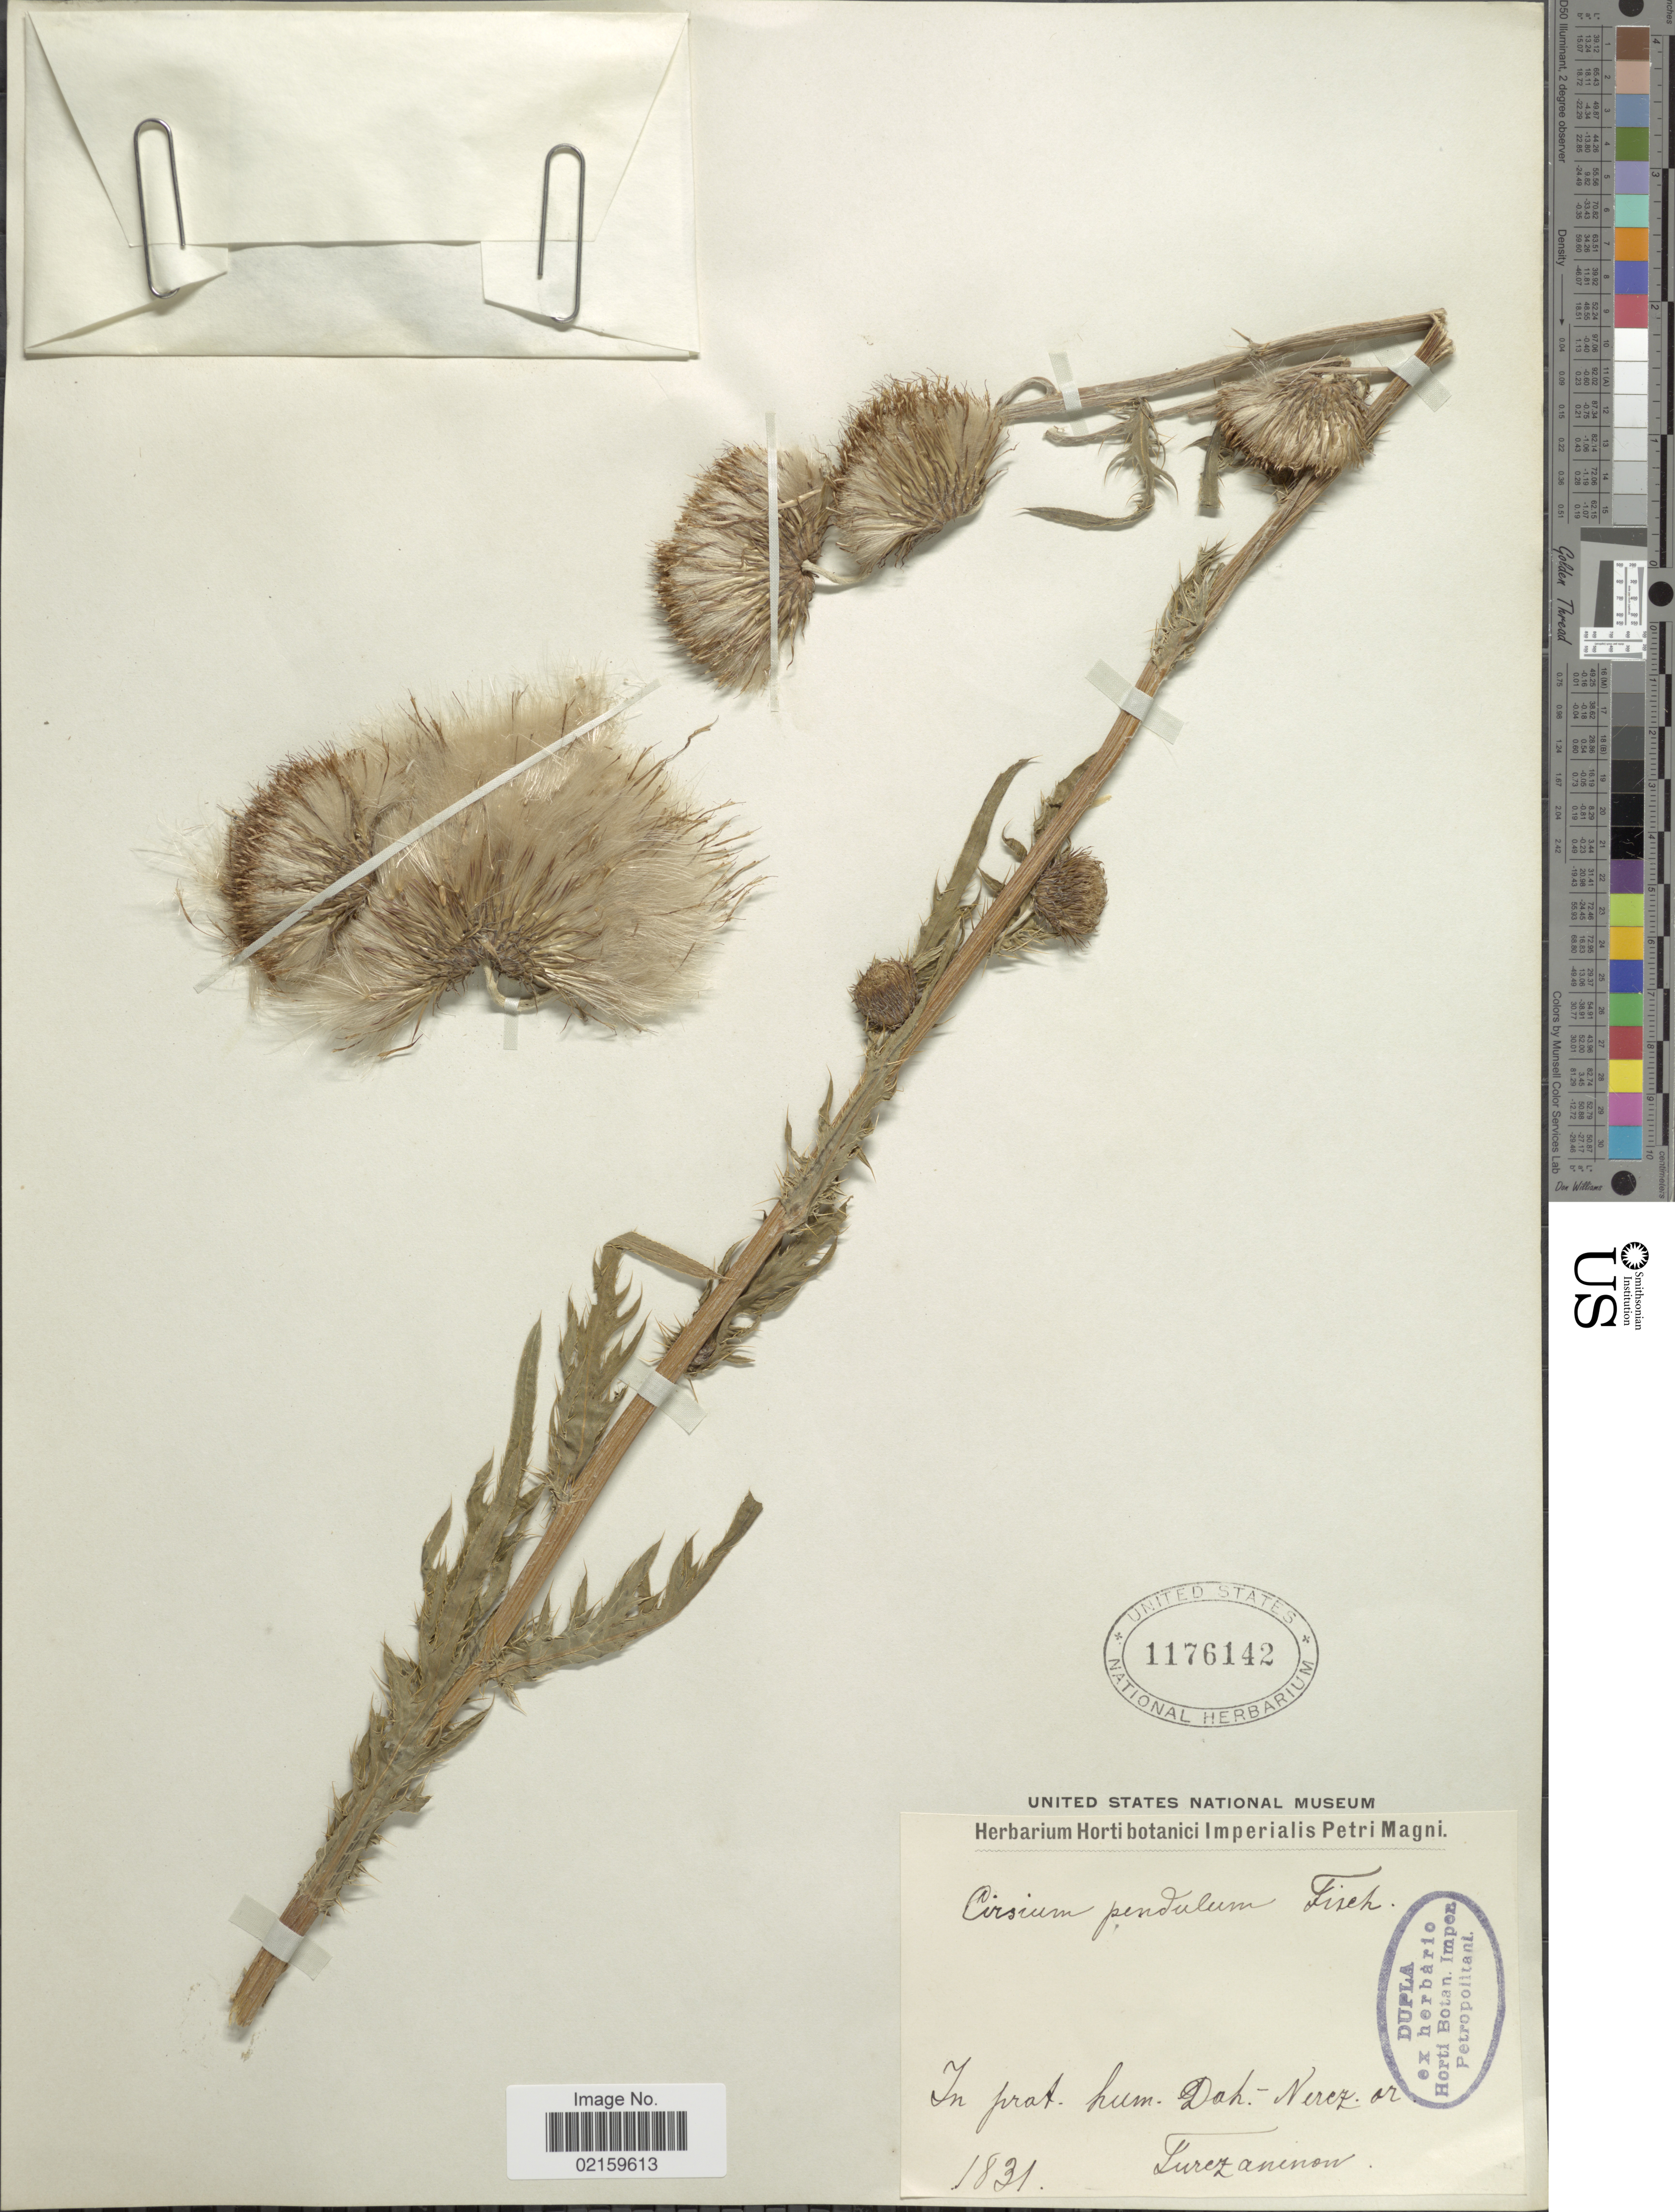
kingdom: Plantae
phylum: Tracheophyta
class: Magnoliopsida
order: Asterales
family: Asteraceae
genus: Cirsium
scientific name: Cirsium pendulum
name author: Fisch. ex DC.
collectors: Turczaninov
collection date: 1831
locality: In prat. hum. Dah-Nerez or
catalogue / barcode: US 1176142